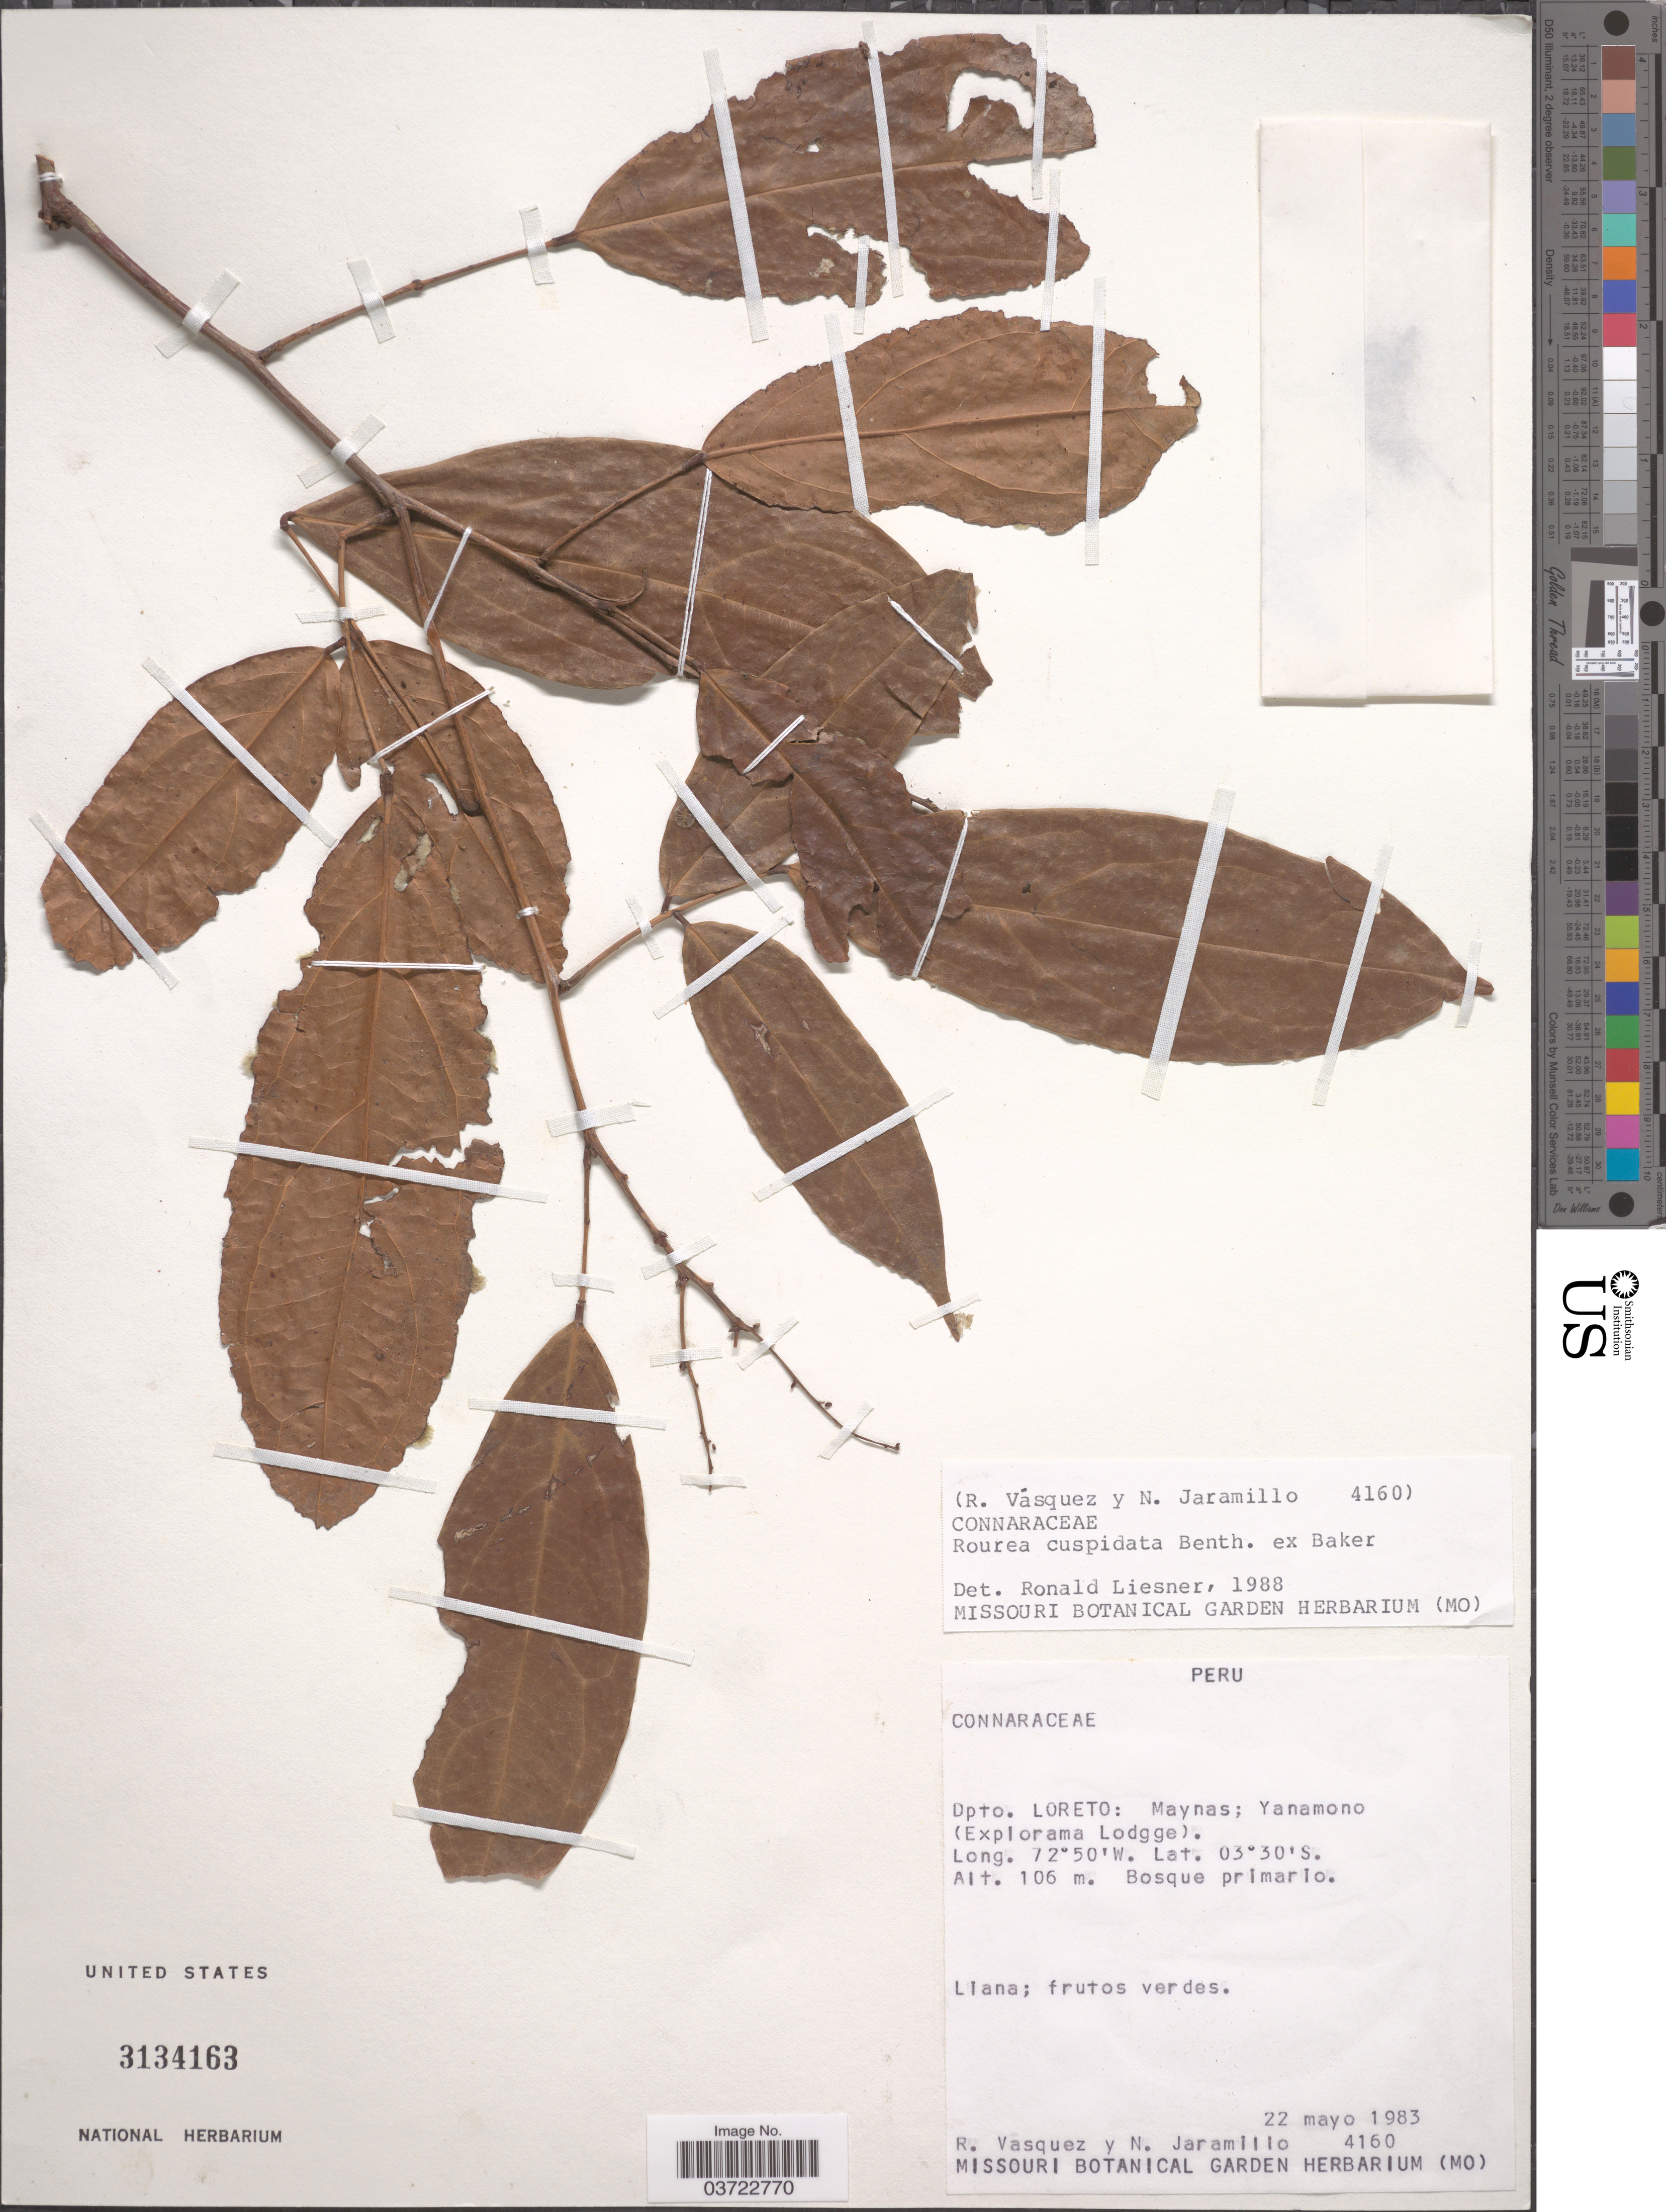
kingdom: Plantae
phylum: Tracheophyta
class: Magnoliopsida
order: Oxalidales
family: Connaraceae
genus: Rourea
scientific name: Rourea cuspidata var. cuspidata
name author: Benth. ex Baker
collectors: R. Vasquez & N. Jaramillo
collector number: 4160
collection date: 1983-05-22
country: Peru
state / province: Loreto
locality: Dpto. Loreto: Maynas; Yanamono. (Explorama Lodgge).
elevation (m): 106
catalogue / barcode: US 3134163